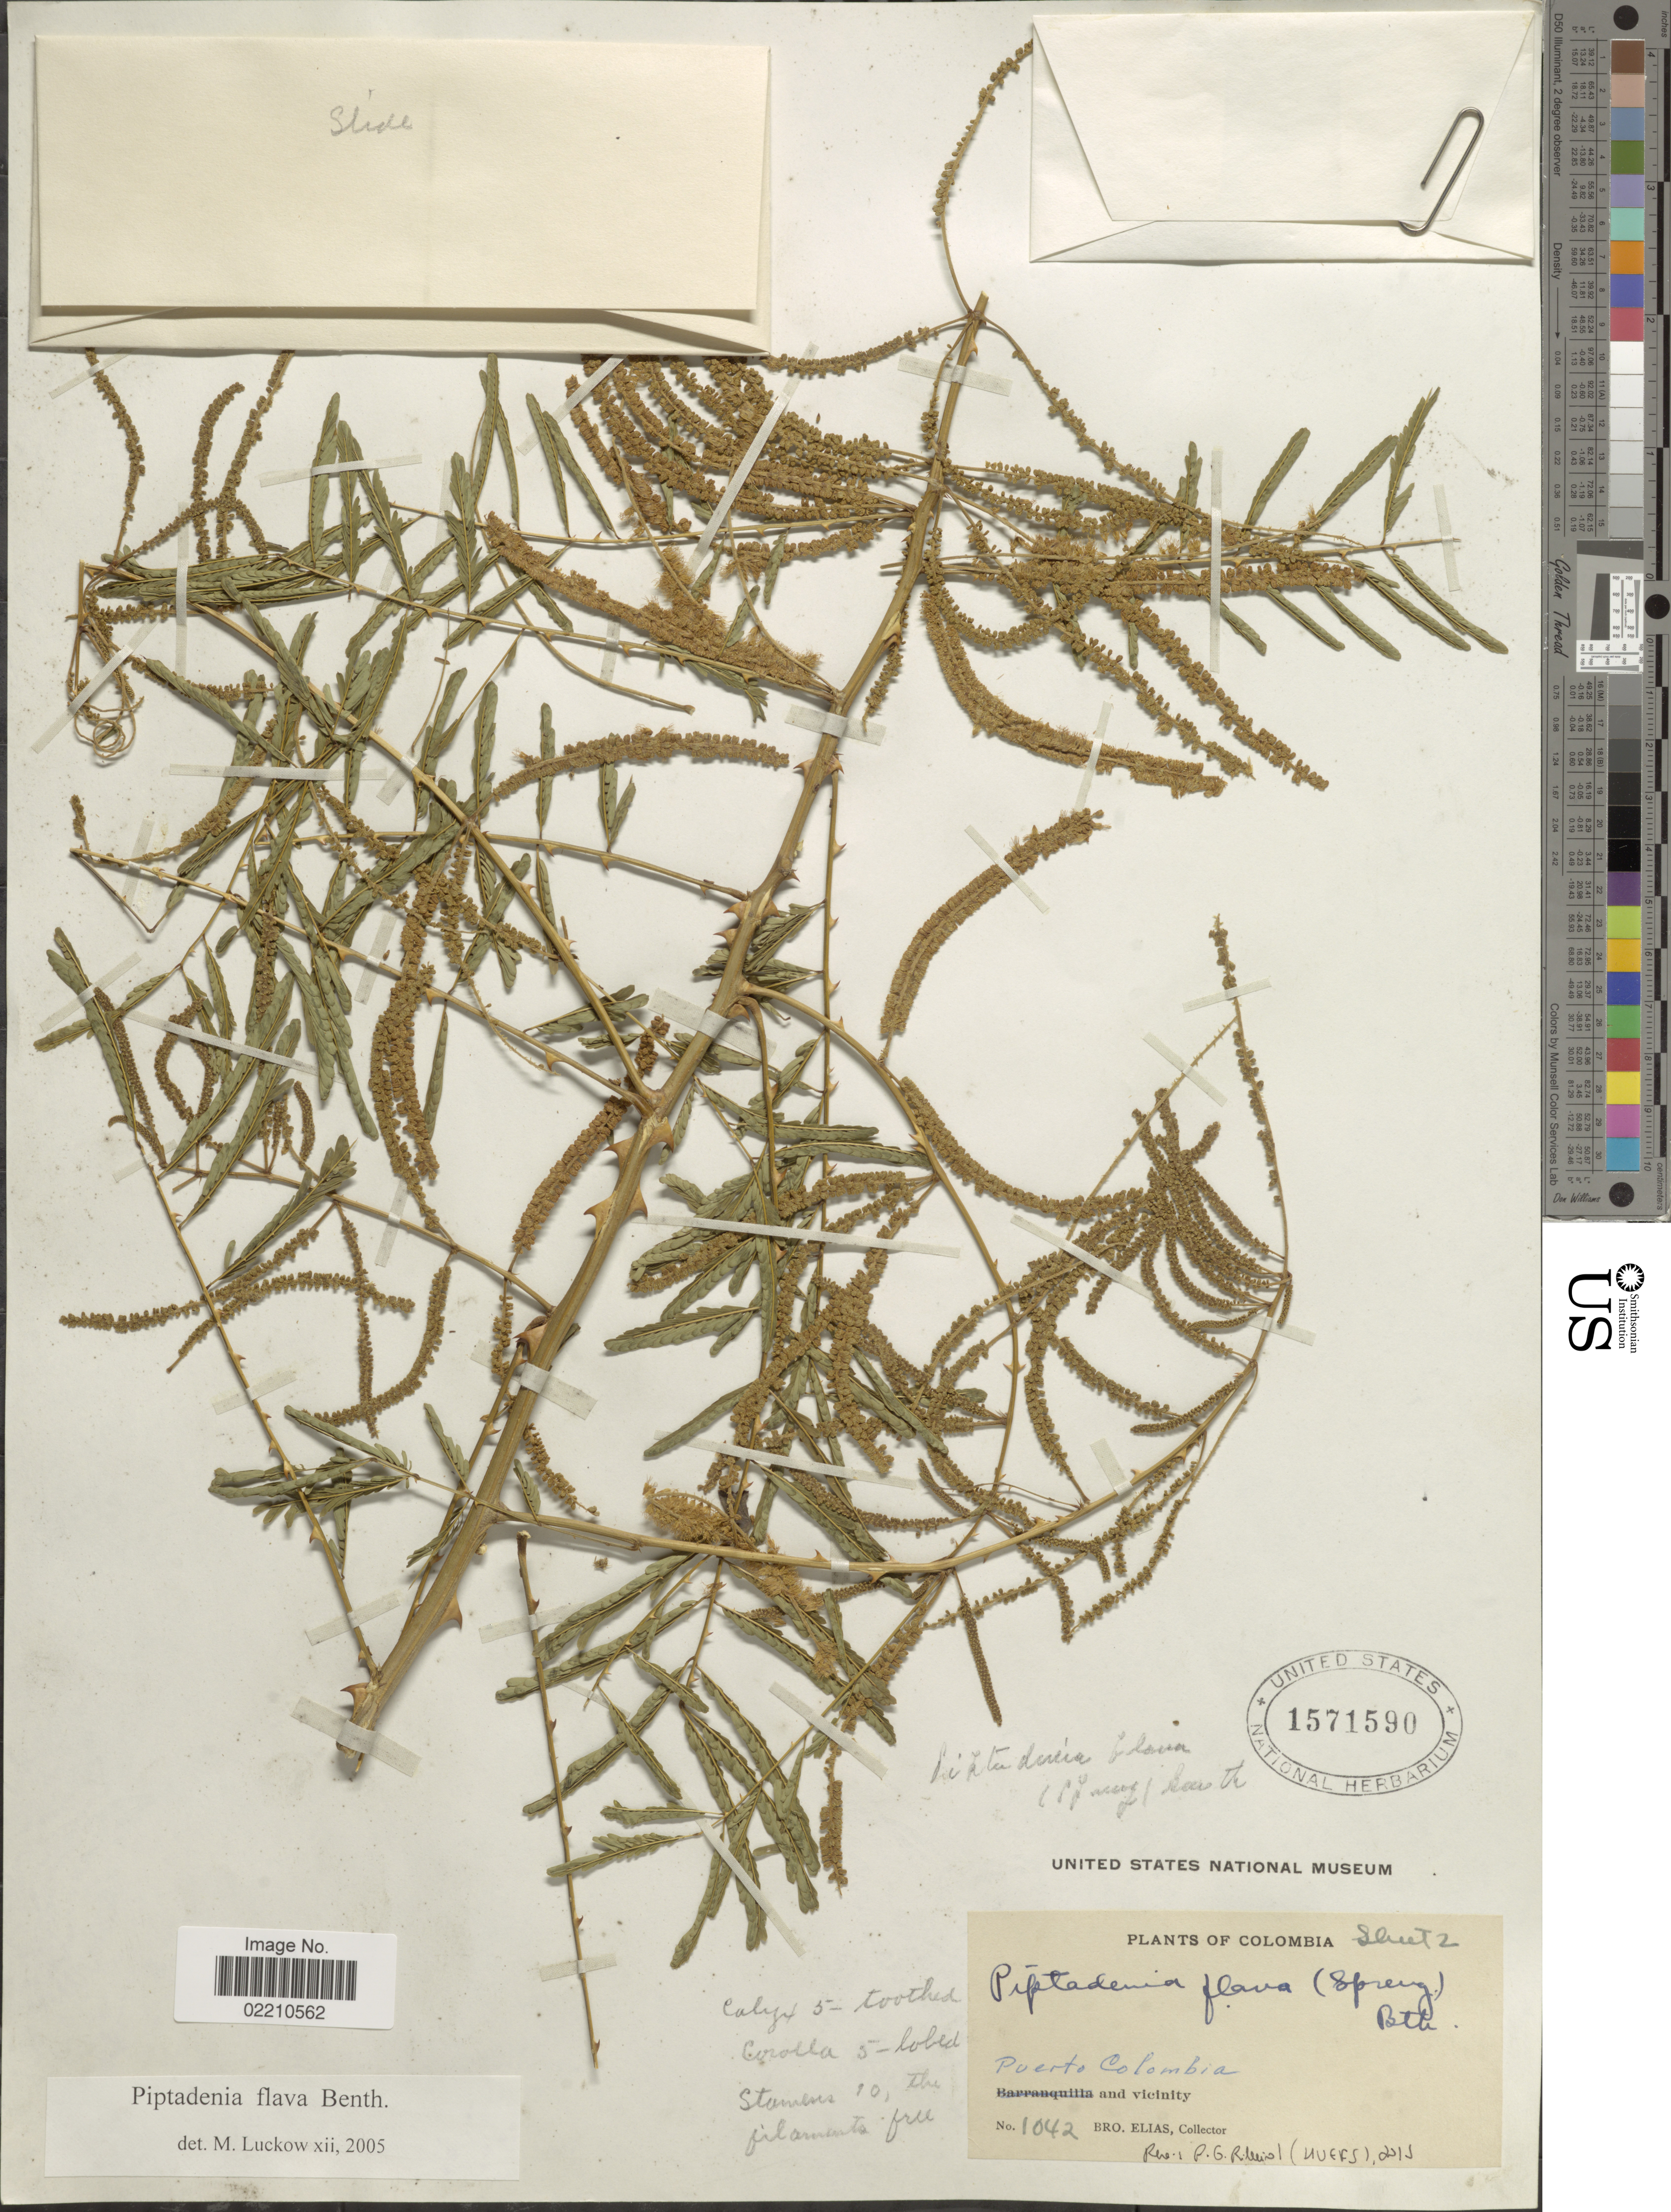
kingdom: Plantae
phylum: Tracheophyta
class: Magnoliopsida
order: Fabales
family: Fabaceae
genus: Piptadenia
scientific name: Piptadenia flava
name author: (DC.) Benth.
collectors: Bro. Elias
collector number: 1042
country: Colombia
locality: Puerto Colombia and vicinity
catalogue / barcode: US 1571590